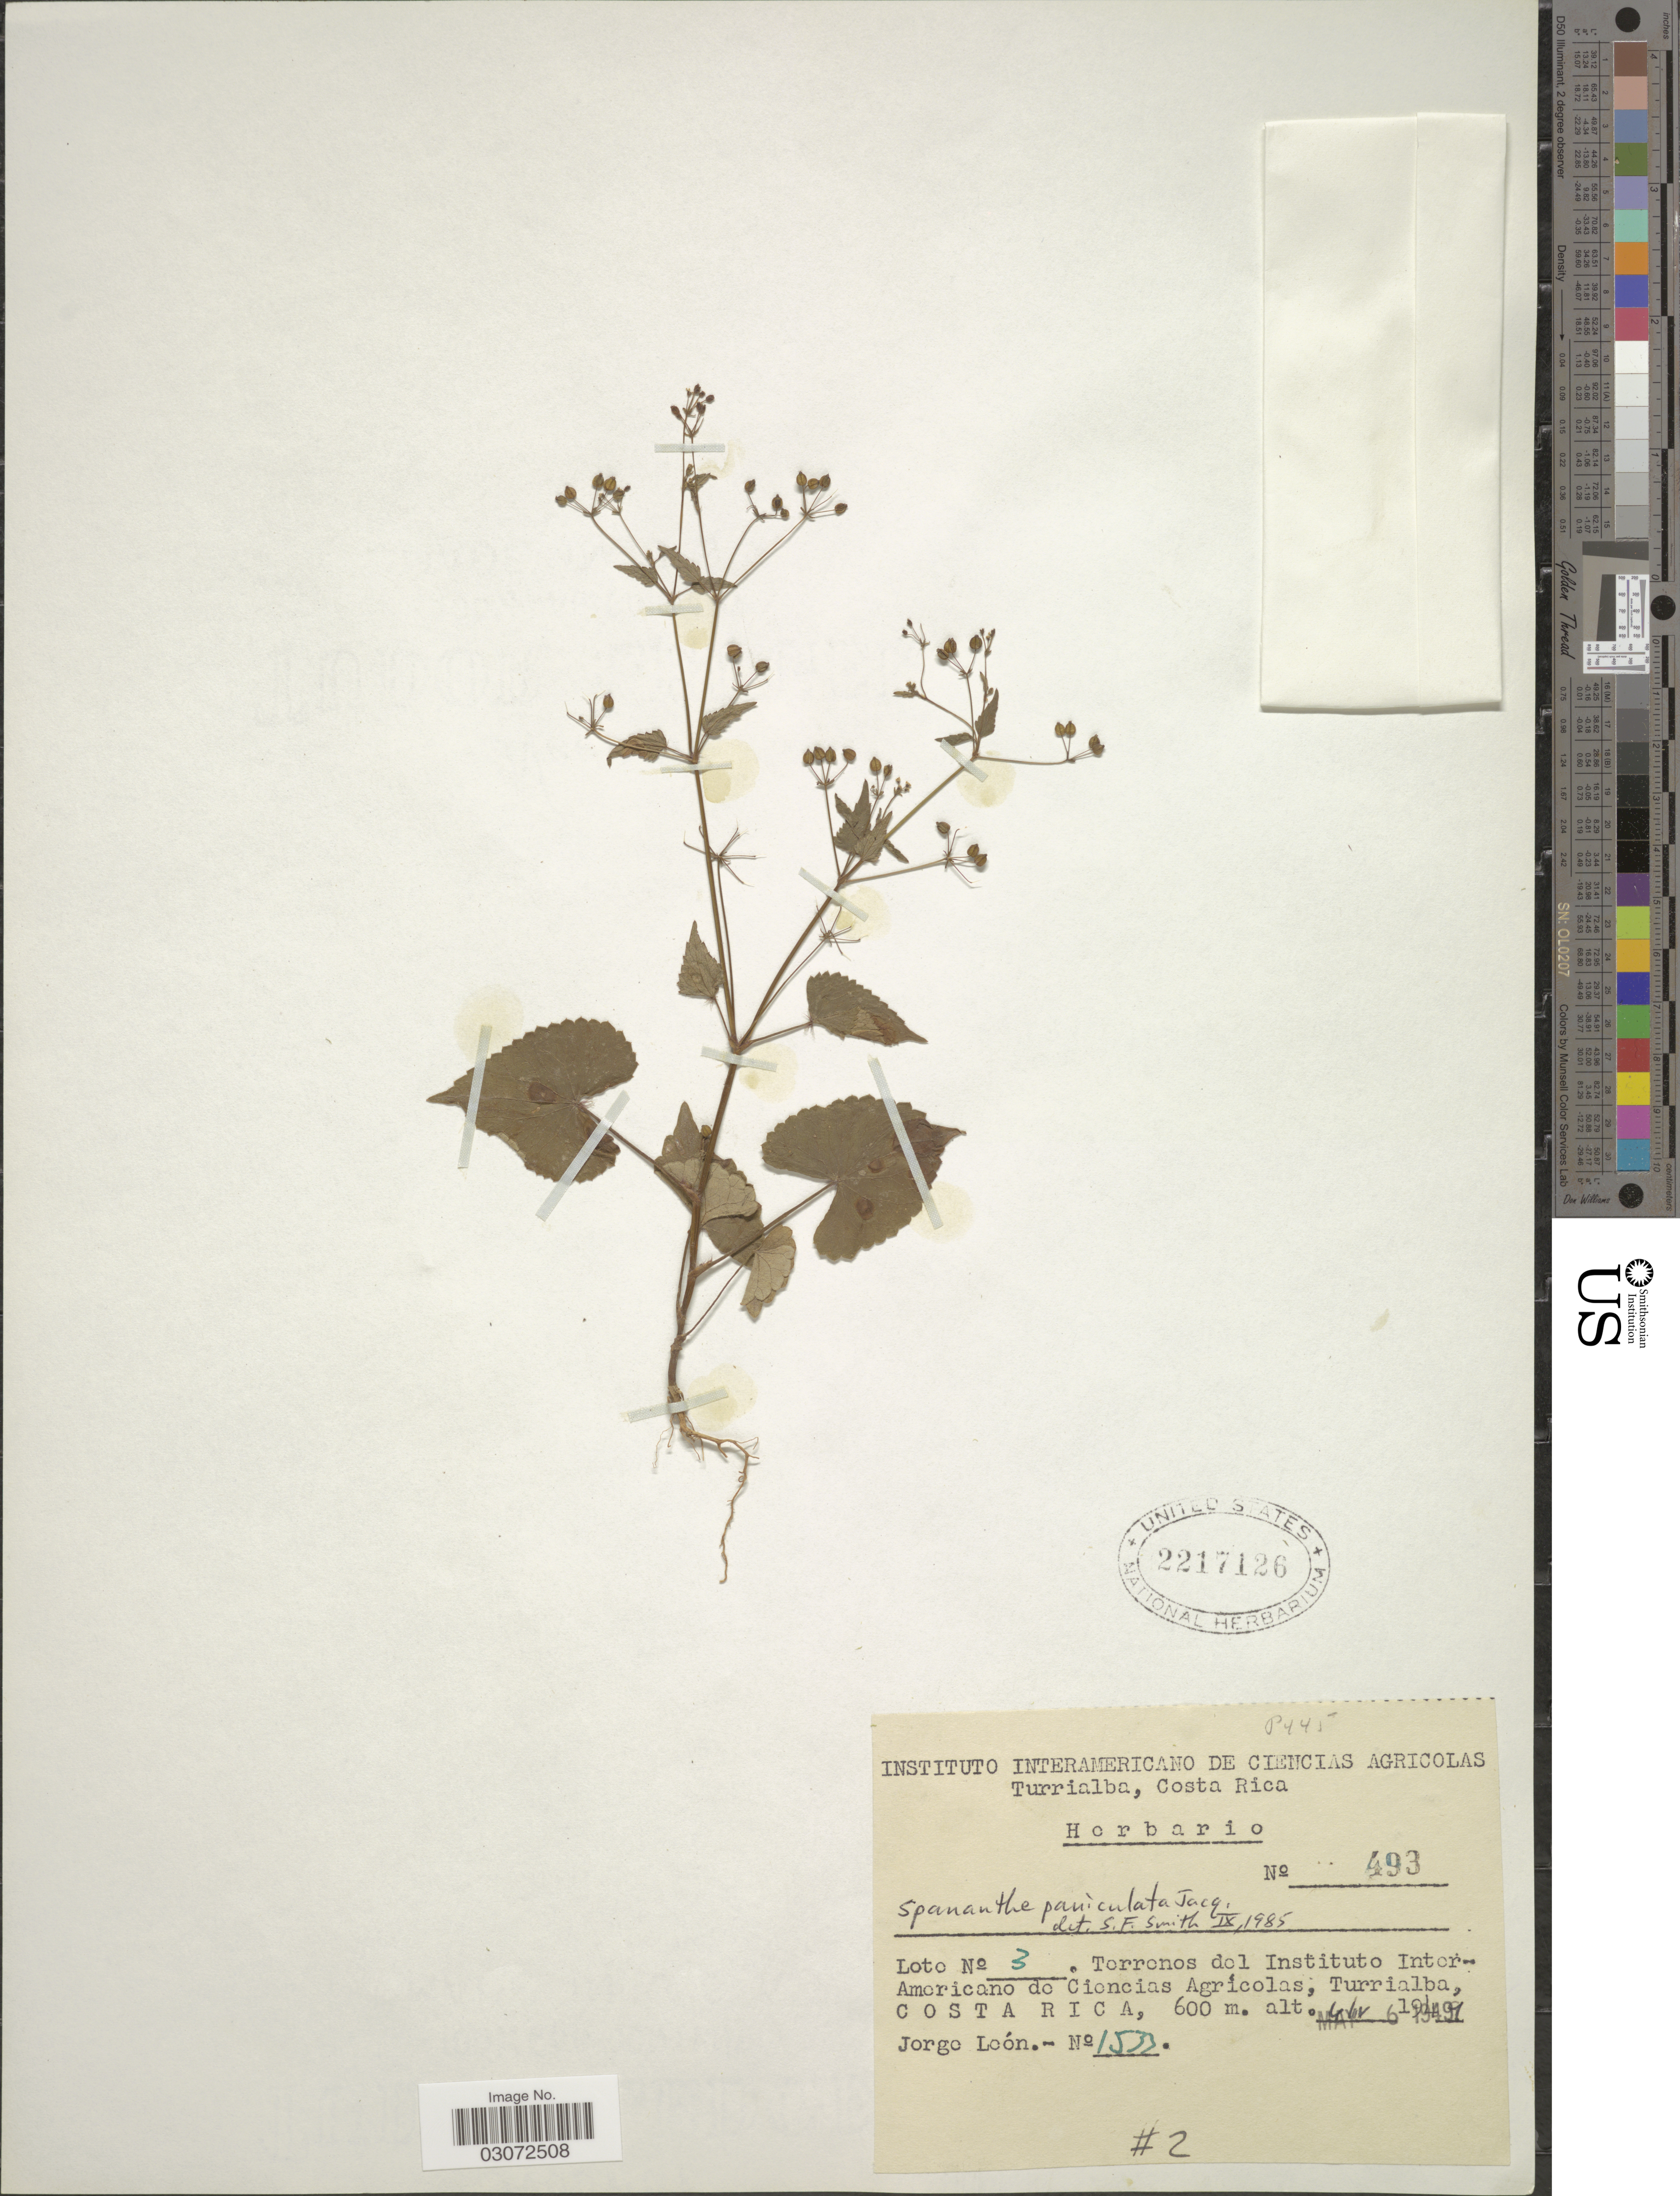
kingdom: Plantae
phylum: Tracheophyta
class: Magnoliopsida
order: Apiales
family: Apiaceae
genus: Spananthe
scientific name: Spananthe paniculata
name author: Jacq.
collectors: J. León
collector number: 1533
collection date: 1949-05-06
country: Costa Rica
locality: Terrenos del Instituto Inter-Americano de Ciencias Agrícolas, Turrialba.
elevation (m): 600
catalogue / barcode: US 2217126